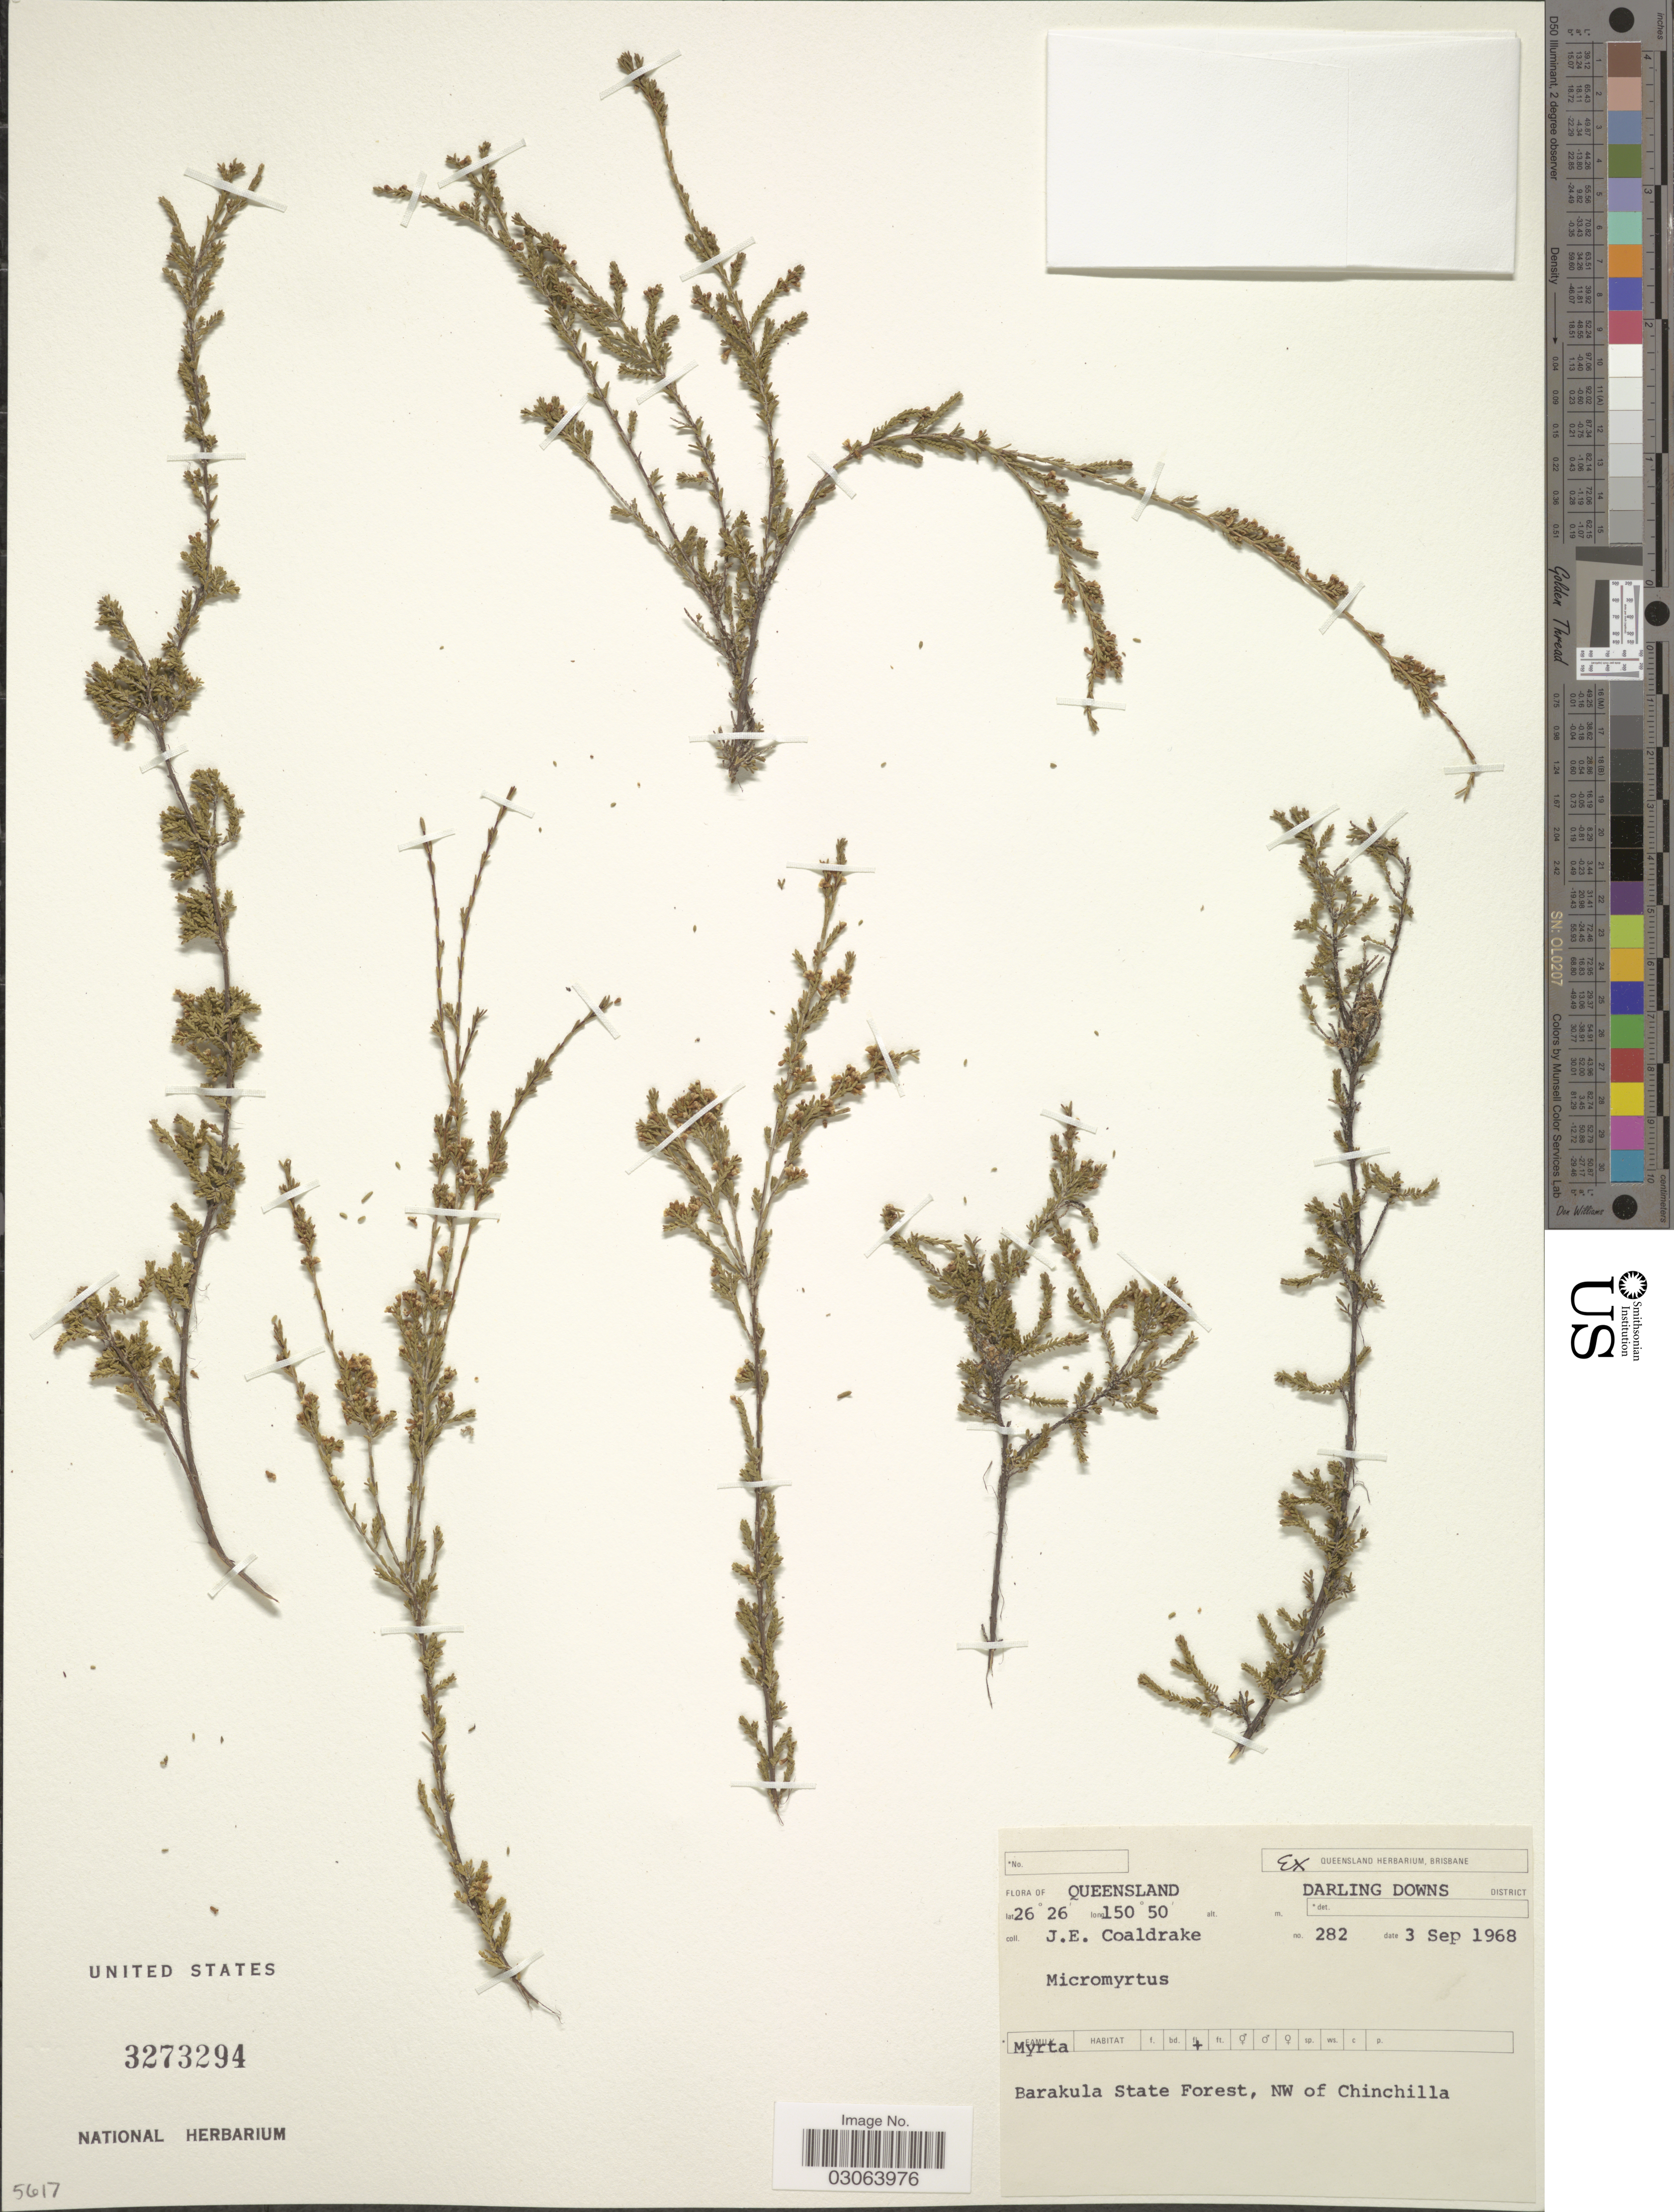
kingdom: Plantae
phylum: Tracheophyta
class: Magnoliopsida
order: Myrtales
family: Myrtaceae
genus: Micromyrtus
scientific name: Micromyrtus sp.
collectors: J. Coaldrake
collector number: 282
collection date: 1968-09-03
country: Australia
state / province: Queensland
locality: Darling Downs, Barakula State Forest, NW of Chinchilla.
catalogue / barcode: US 3273294